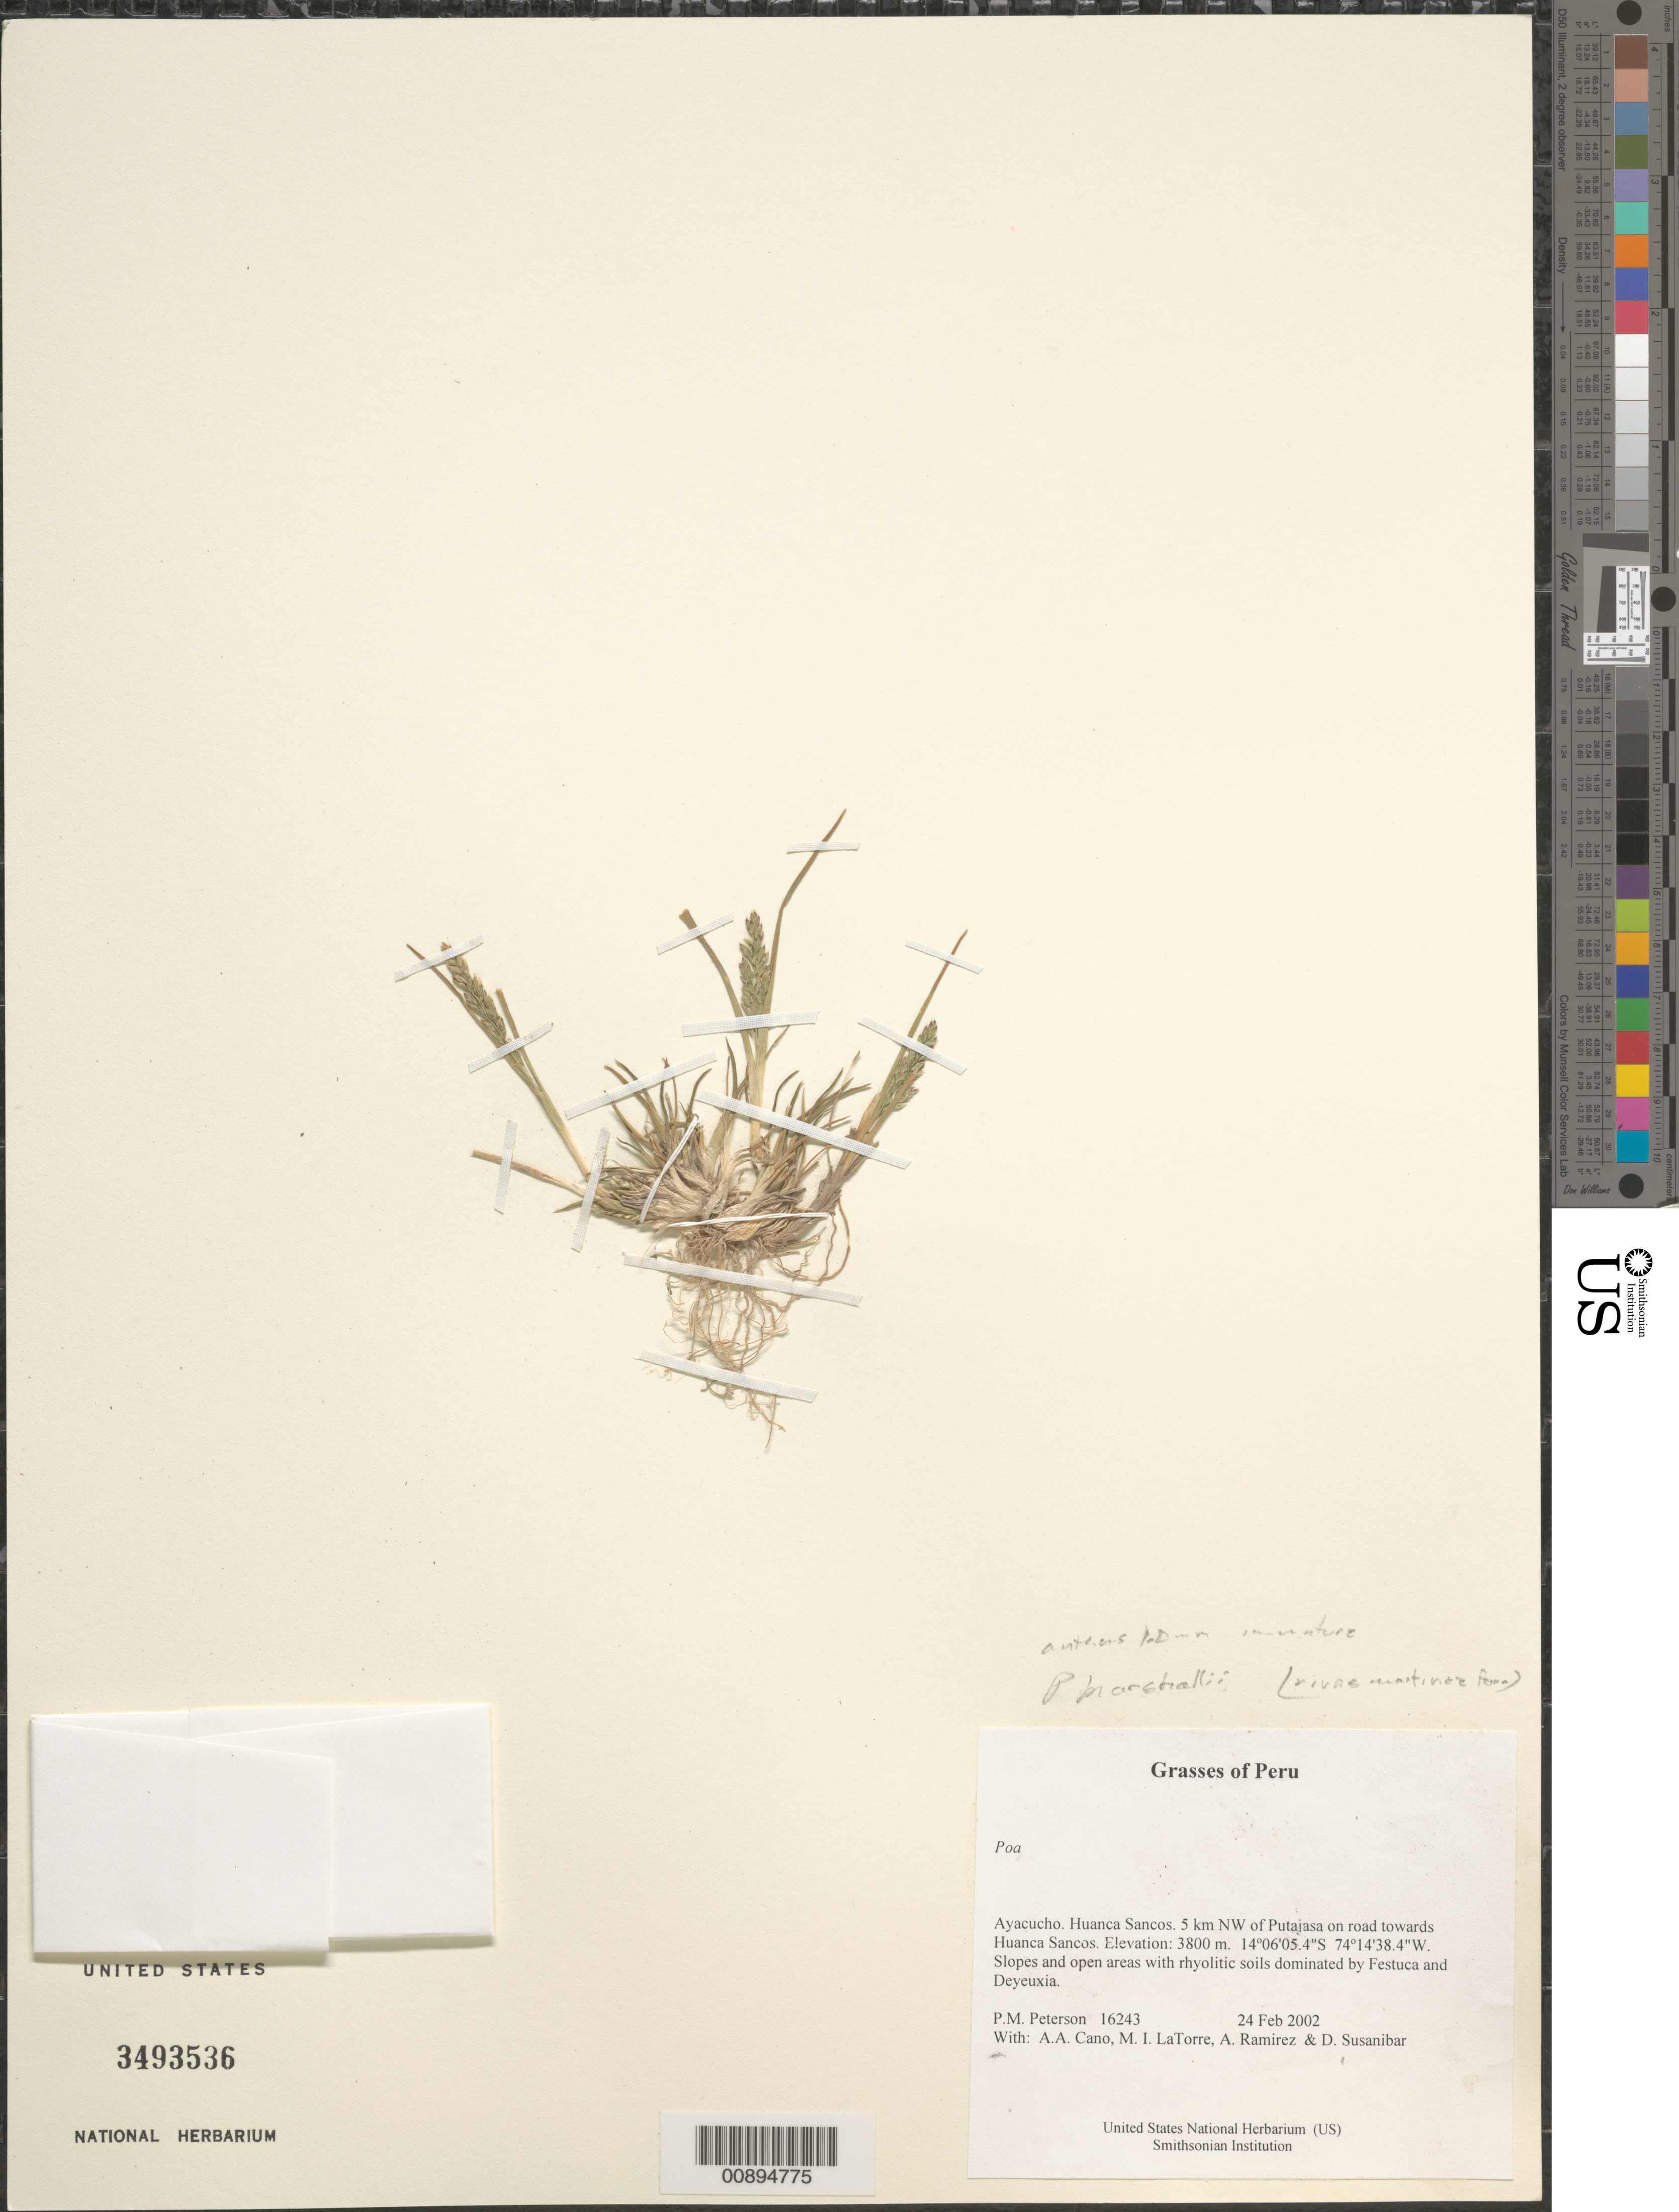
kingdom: Plantae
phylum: Tracheophyta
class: Liliopsida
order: Poales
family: Poaceae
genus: Poa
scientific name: Poa marshallii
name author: Tovar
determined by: Soreng, Robert J., Research Associate (BOT), Smithsonian Institution - National Museum of Natural History (UNITED STATES)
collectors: P. M. Peterson, A. Cano, M. I. La Torre, A. Ramírez & D. Susanibar Cruz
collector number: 16243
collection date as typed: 24 Feb 2002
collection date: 2002-02-24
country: Peru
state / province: Ayacucho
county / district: Huanca Sancos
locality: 5 km NW of Putajasa on road towards Huanca Sancos.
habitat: Slopes and open areas with rhyolitic soils dominated by ~Festuca and Deyeuxia~.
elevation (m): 3800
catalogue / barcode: US 3493536